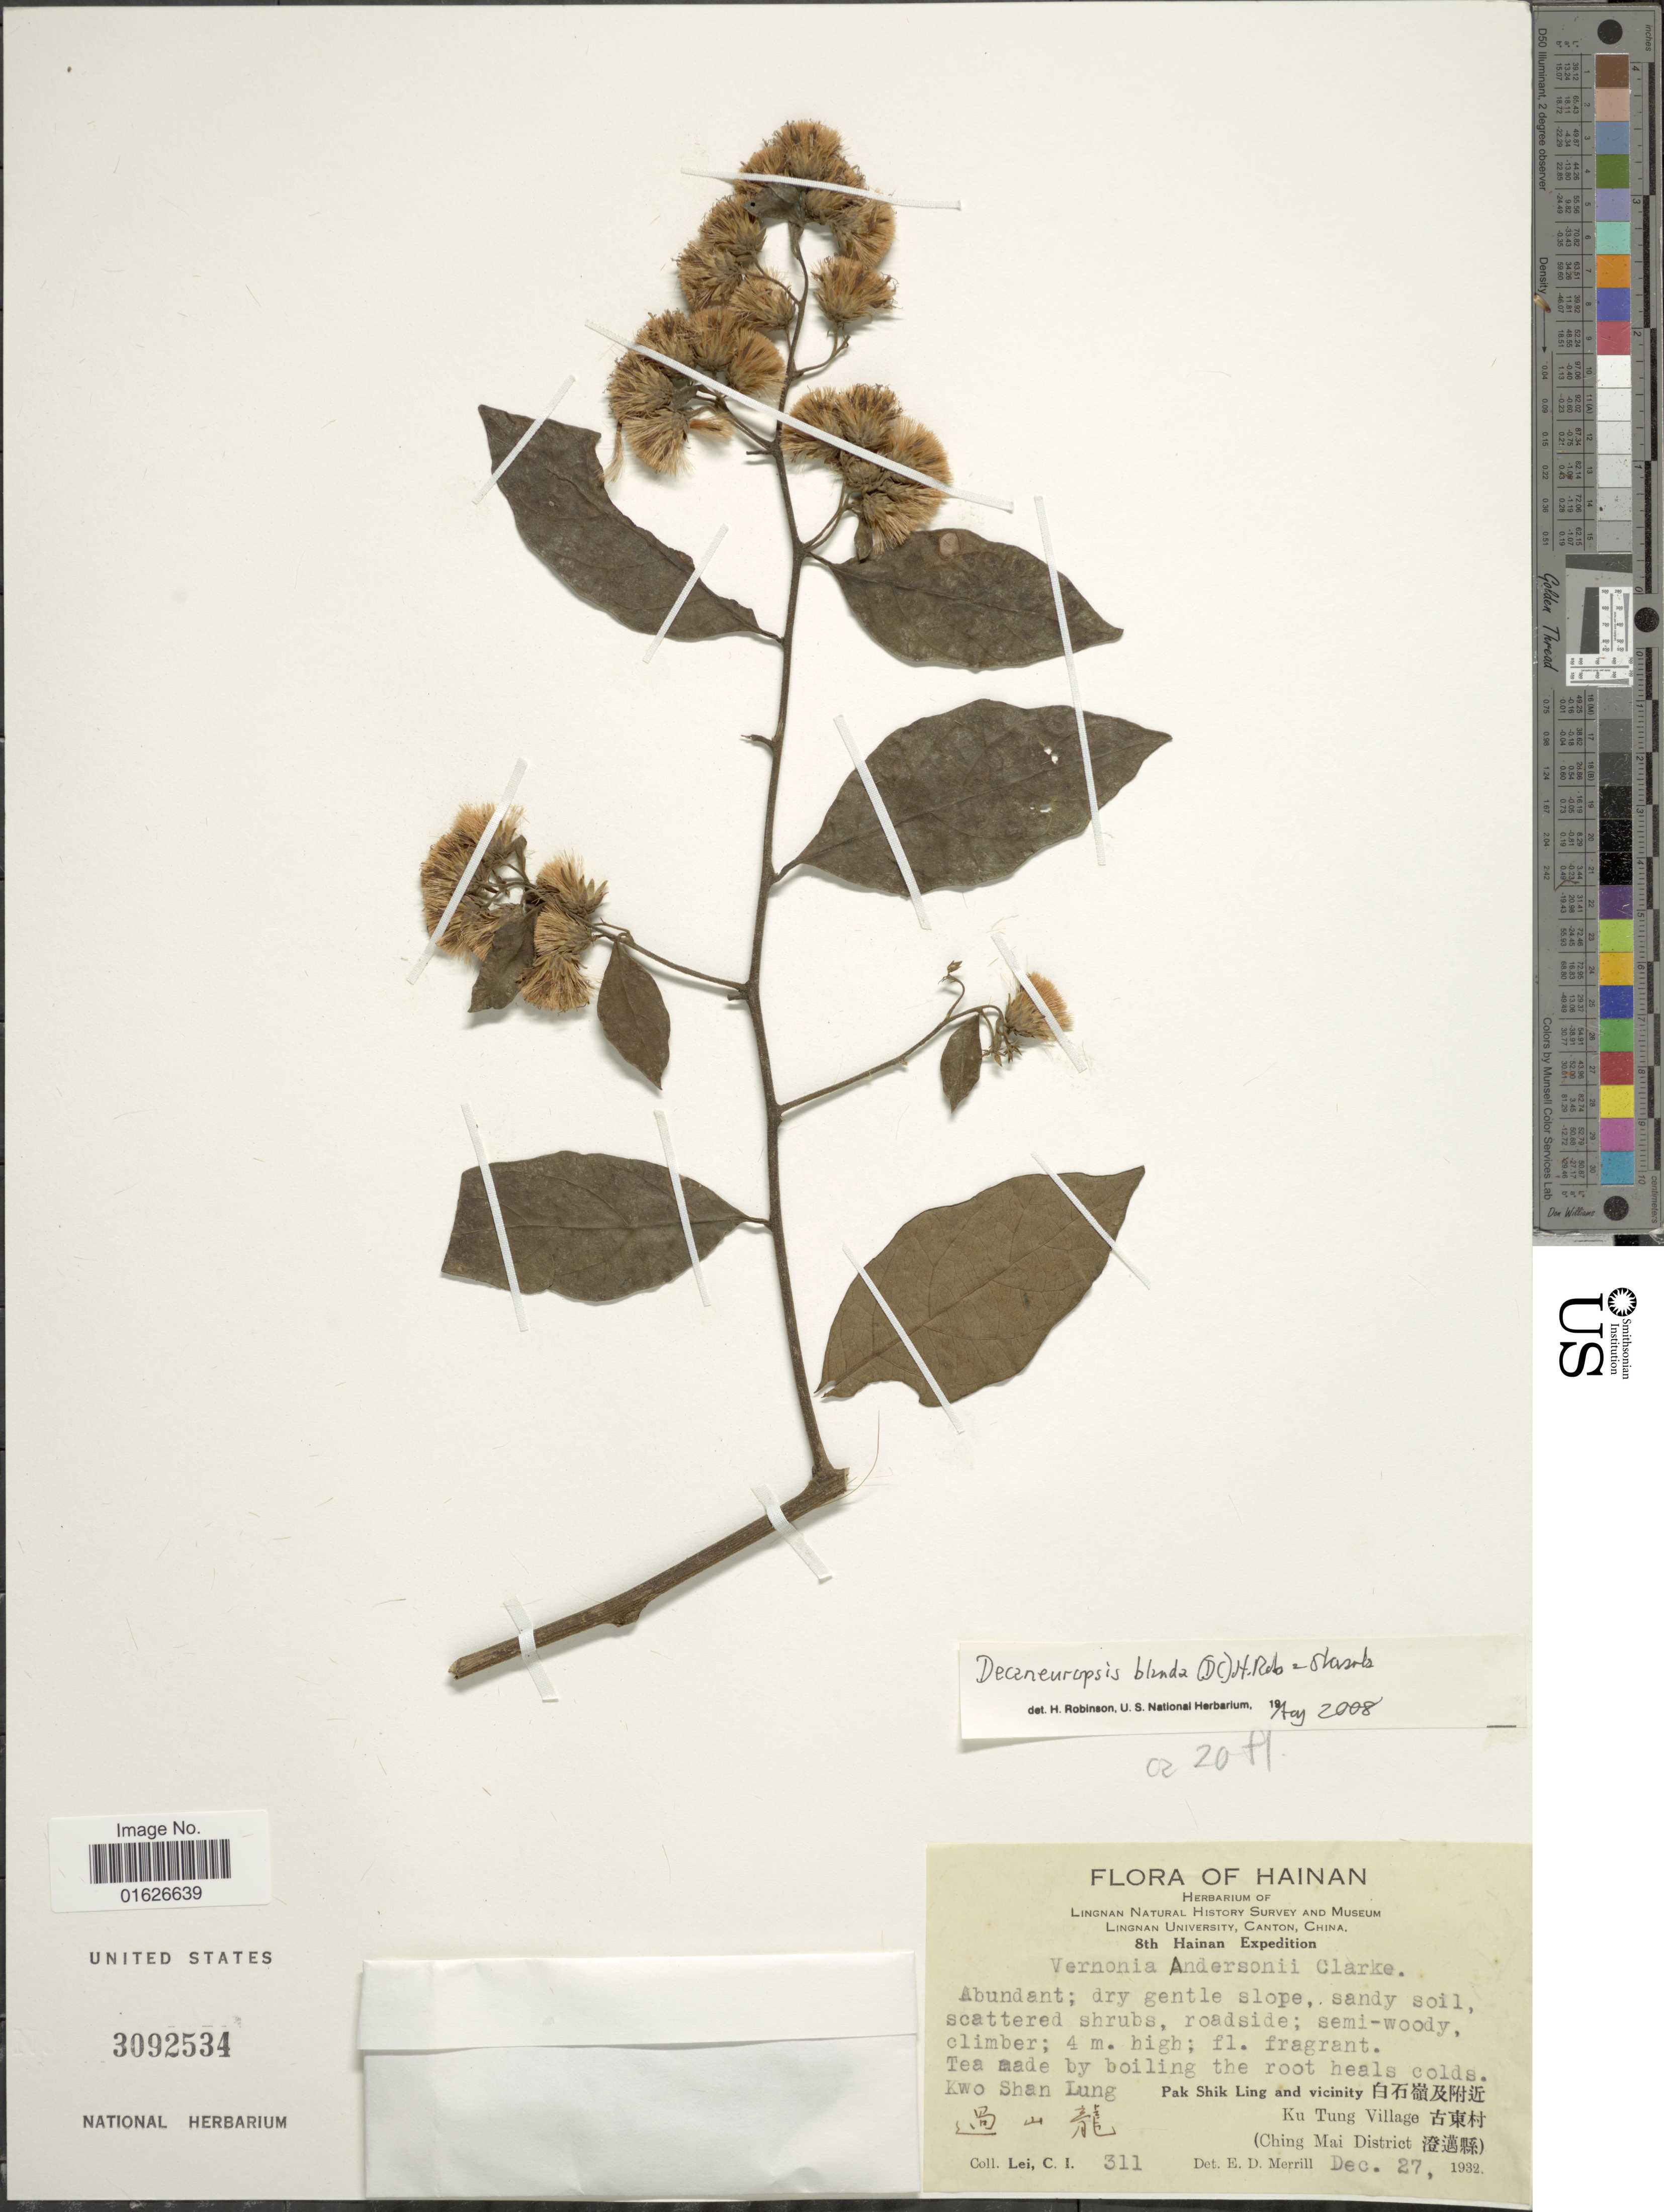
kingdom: Plantae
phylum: Tracheophyta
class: Magnoliopsida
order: Asterales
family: Asteraceae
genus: Decaneuropsis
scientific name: Decaneuropsis andersonii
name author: (C.B. Clarke) H. Rob. & Skvarla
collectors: C. I. Lei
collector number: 311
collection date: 1932-12-27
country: China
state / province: Hainan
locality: Kwhan Lung, Pak Shik Ling and Vicinity , Ku Tung Village ( Ching Mai District )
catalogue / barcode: US 3092534